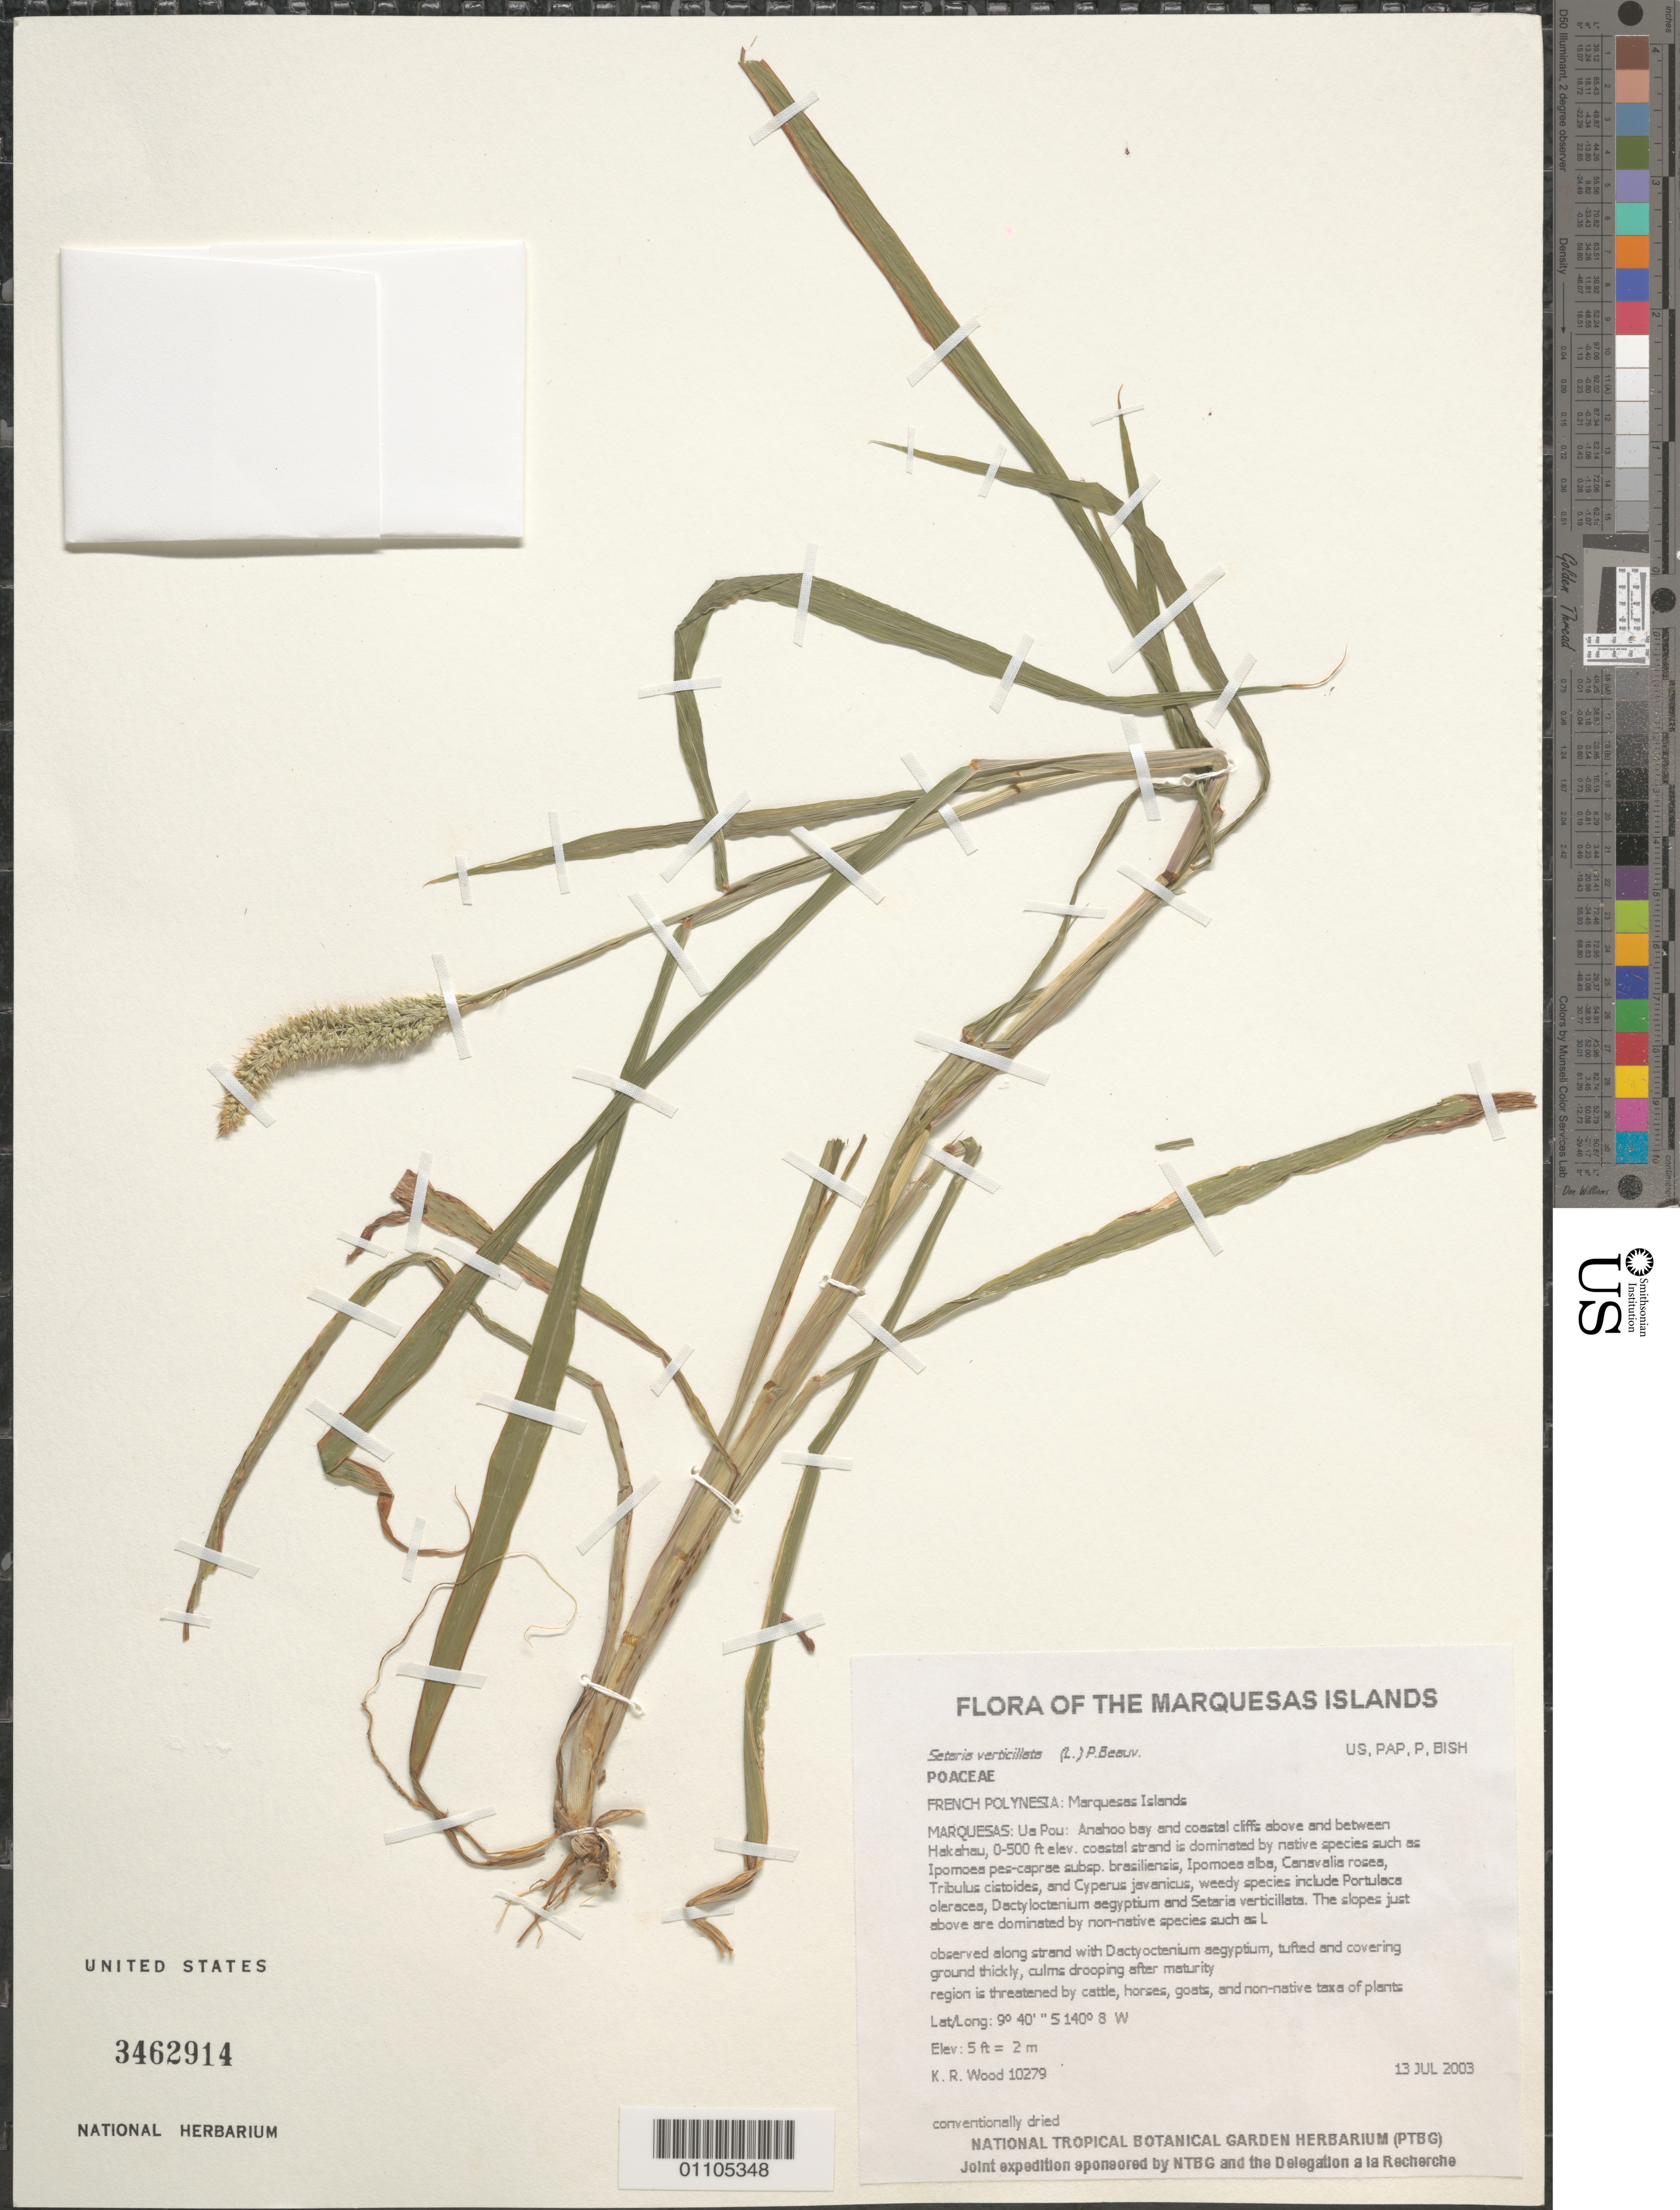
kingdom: Plantae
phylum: Tracheophyta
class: Liliopsida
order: Poales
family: Poaceae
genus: Setaria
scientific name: Setaria adhaerens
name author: (Forssk.) Chiov.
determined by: Wagner, W. L., (BOT), Smithsonian Institution - National Museum of Natural History (UNITED STATES)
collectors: K. R. Wood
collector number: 10279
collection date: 2003-07-13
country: French Polynesia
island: Ua Pou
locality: Anahoo bay and coastal cliffs above and between Hakahau. Observed along strand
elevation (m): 2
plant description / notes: Cattle, horses, goats, and non-native taxa of plants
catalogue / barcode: US 3462914